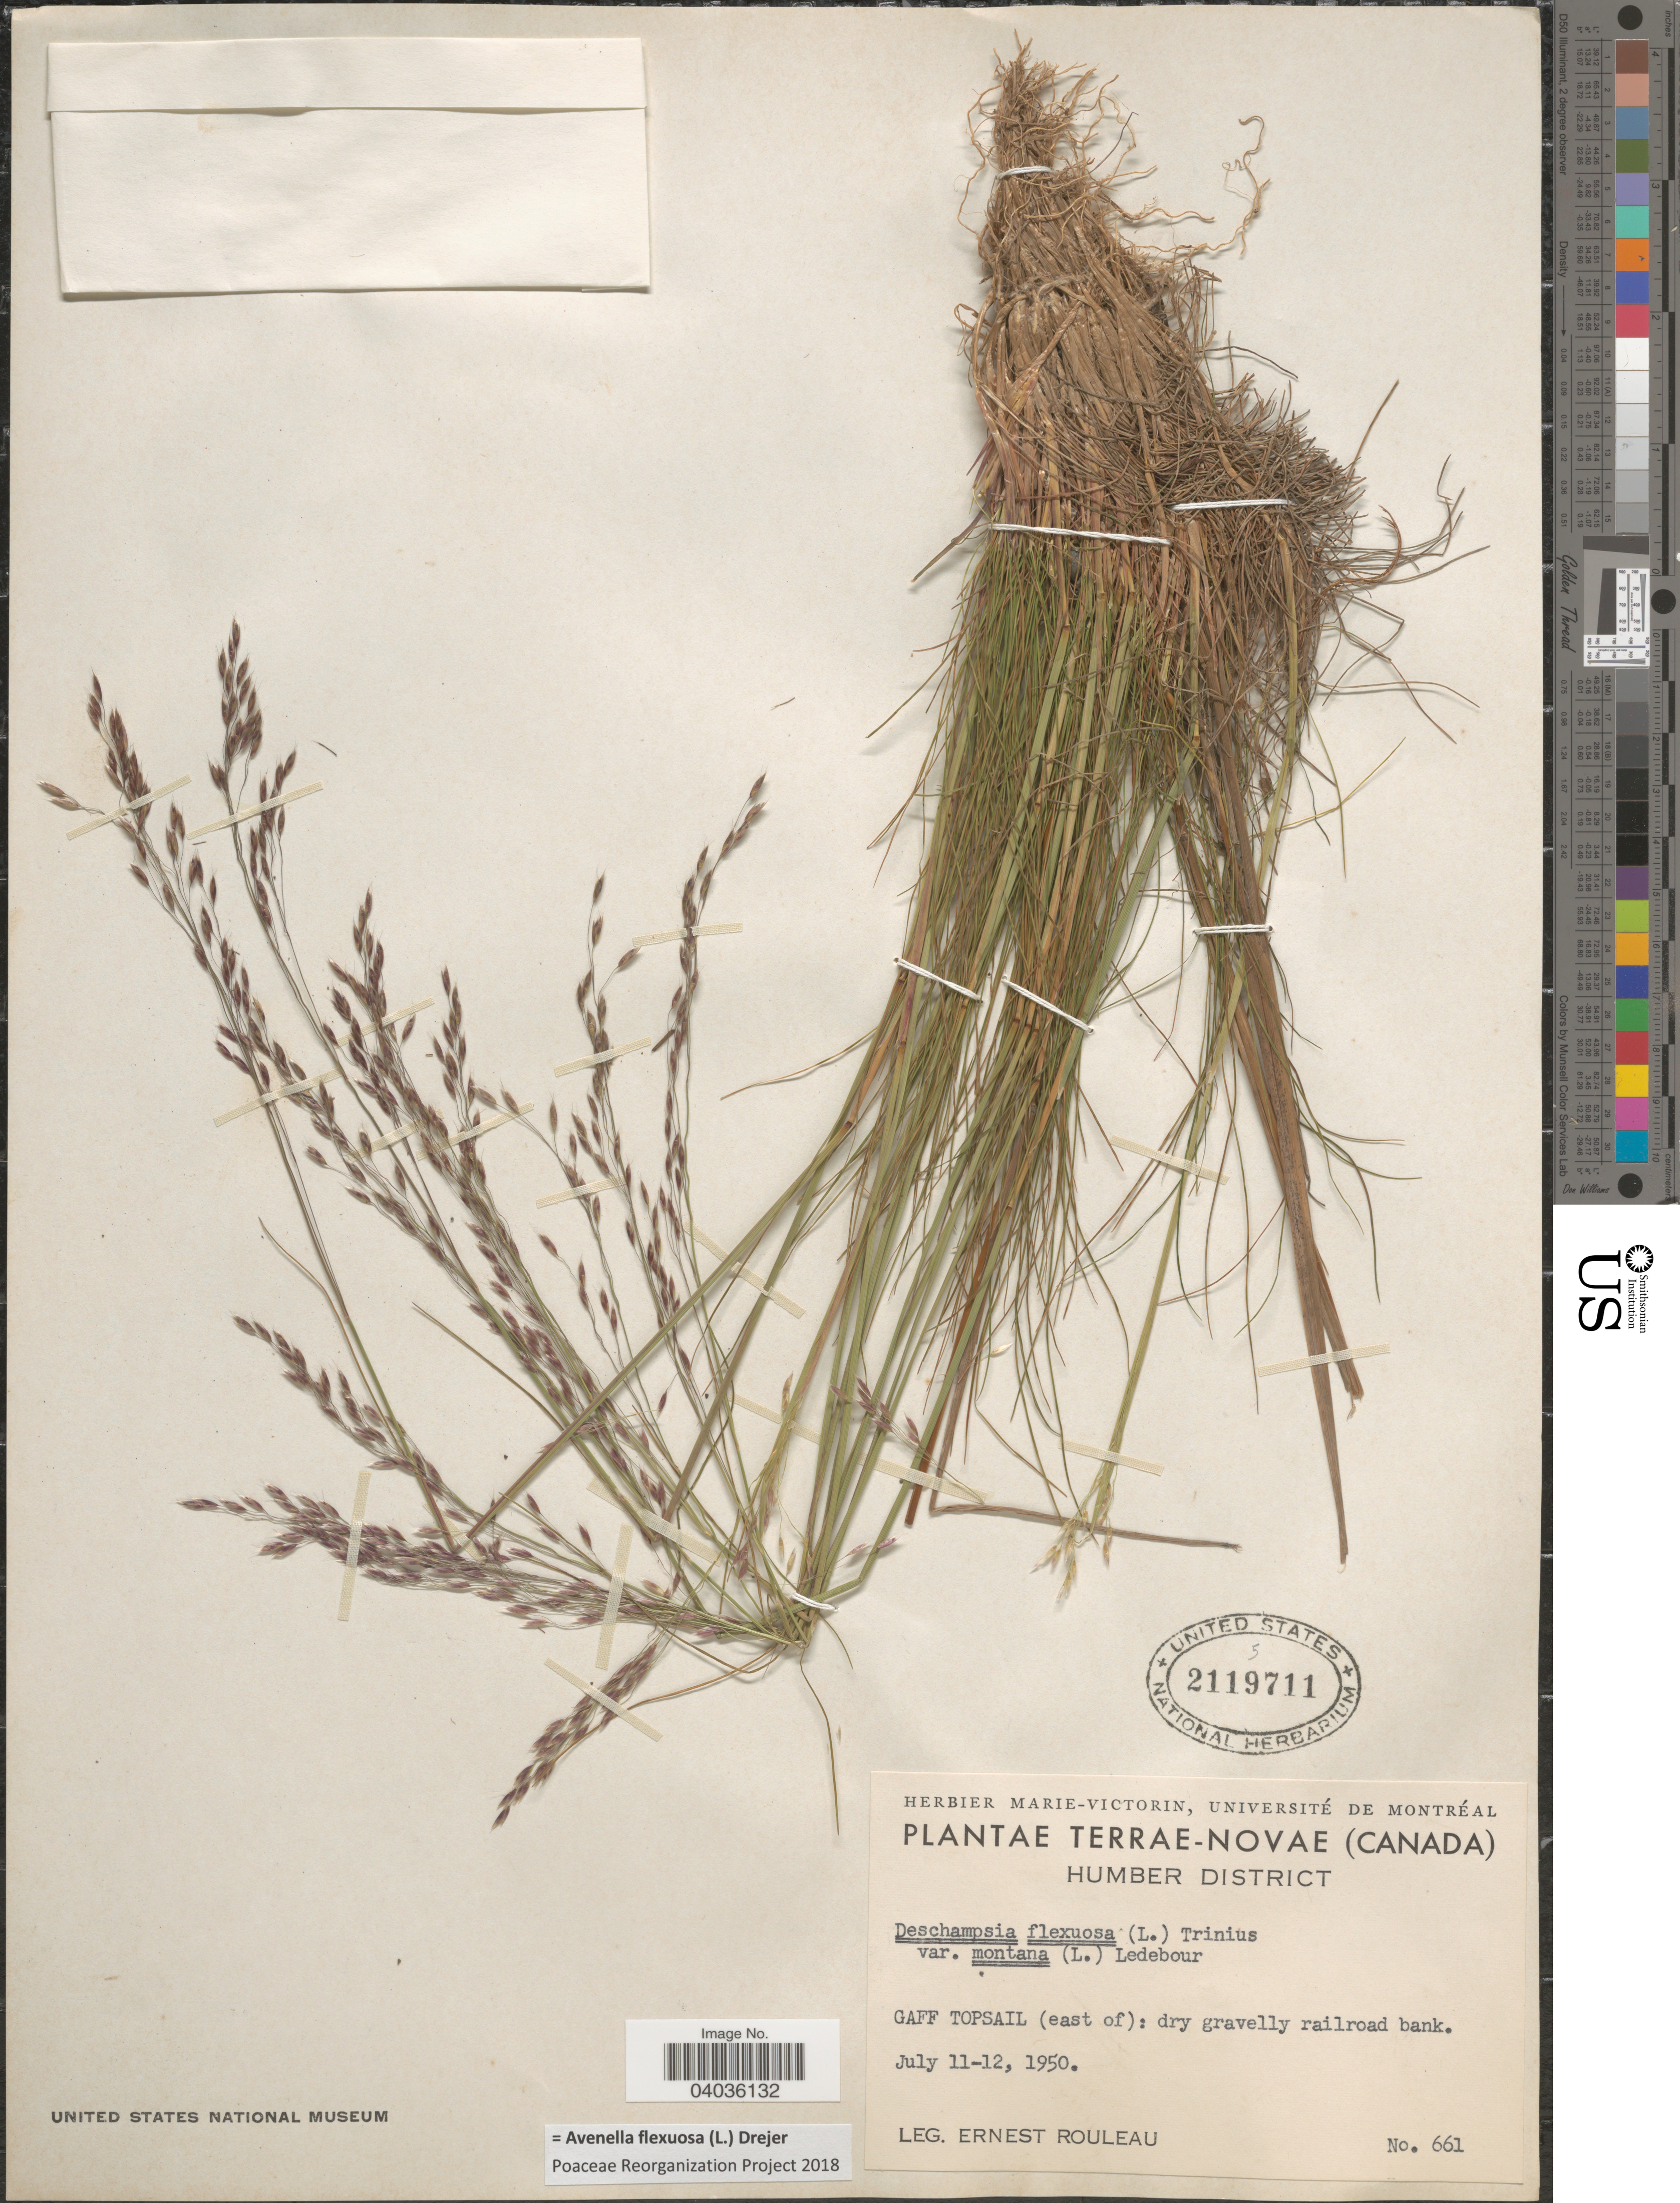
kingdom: Plantae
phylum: Tracheophyta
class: Liliopsida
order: Poales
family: Poaceae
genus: Avenella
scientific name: Avenella flexuosa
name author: (L.) Drejer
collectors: J. Rouleau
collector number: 661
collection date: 1950-07-11/1950-07-12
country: Canada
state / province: Newfoundland and Labrador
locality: Terrae-Novae. Humber District. Gaff Topsail (east of): dry gravelly railroad bank.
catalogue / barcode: US 2119711